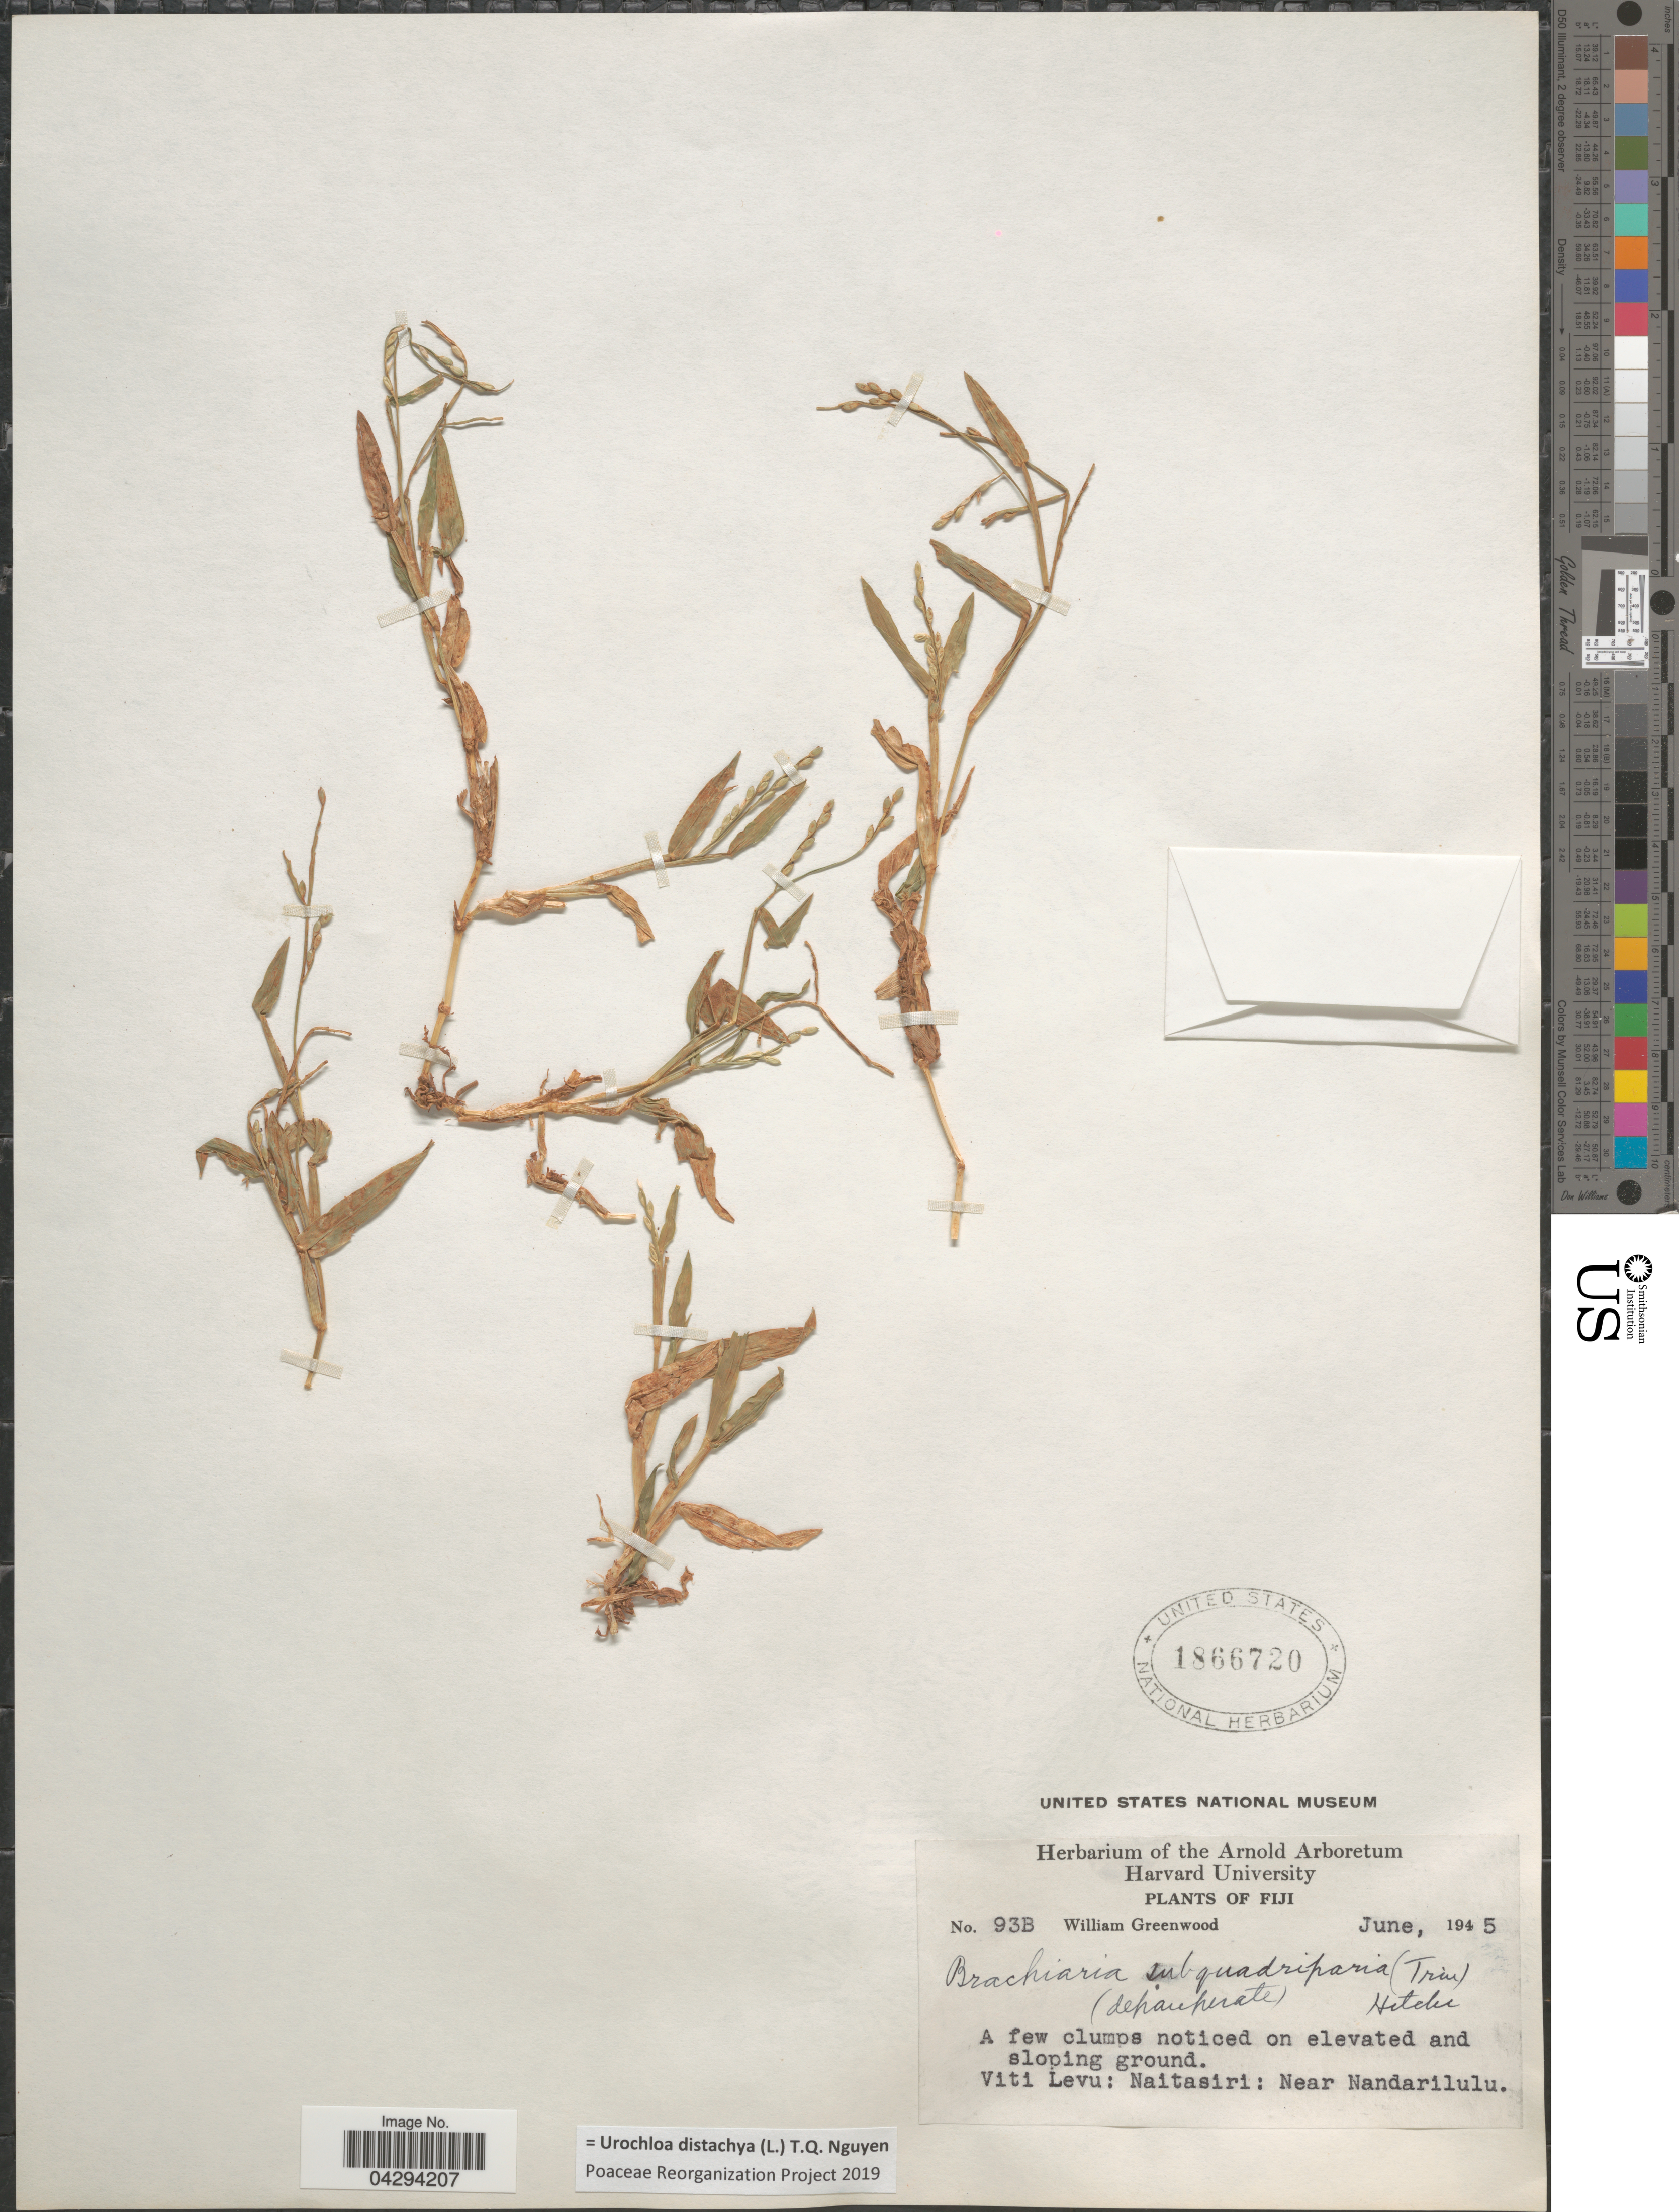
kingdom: Plantae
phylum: Tracheophyta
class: Liliopsida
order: Poales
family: Poaceae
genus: Urochloa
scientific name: Urochloa distachya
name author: (L.) T.Q. Nguyen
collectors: W. Greenwood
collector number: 93B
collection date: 1945-06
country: Fiji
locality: Viti Levu: Naitasiri: Near Nandarilulu.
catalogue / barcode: US 1866720